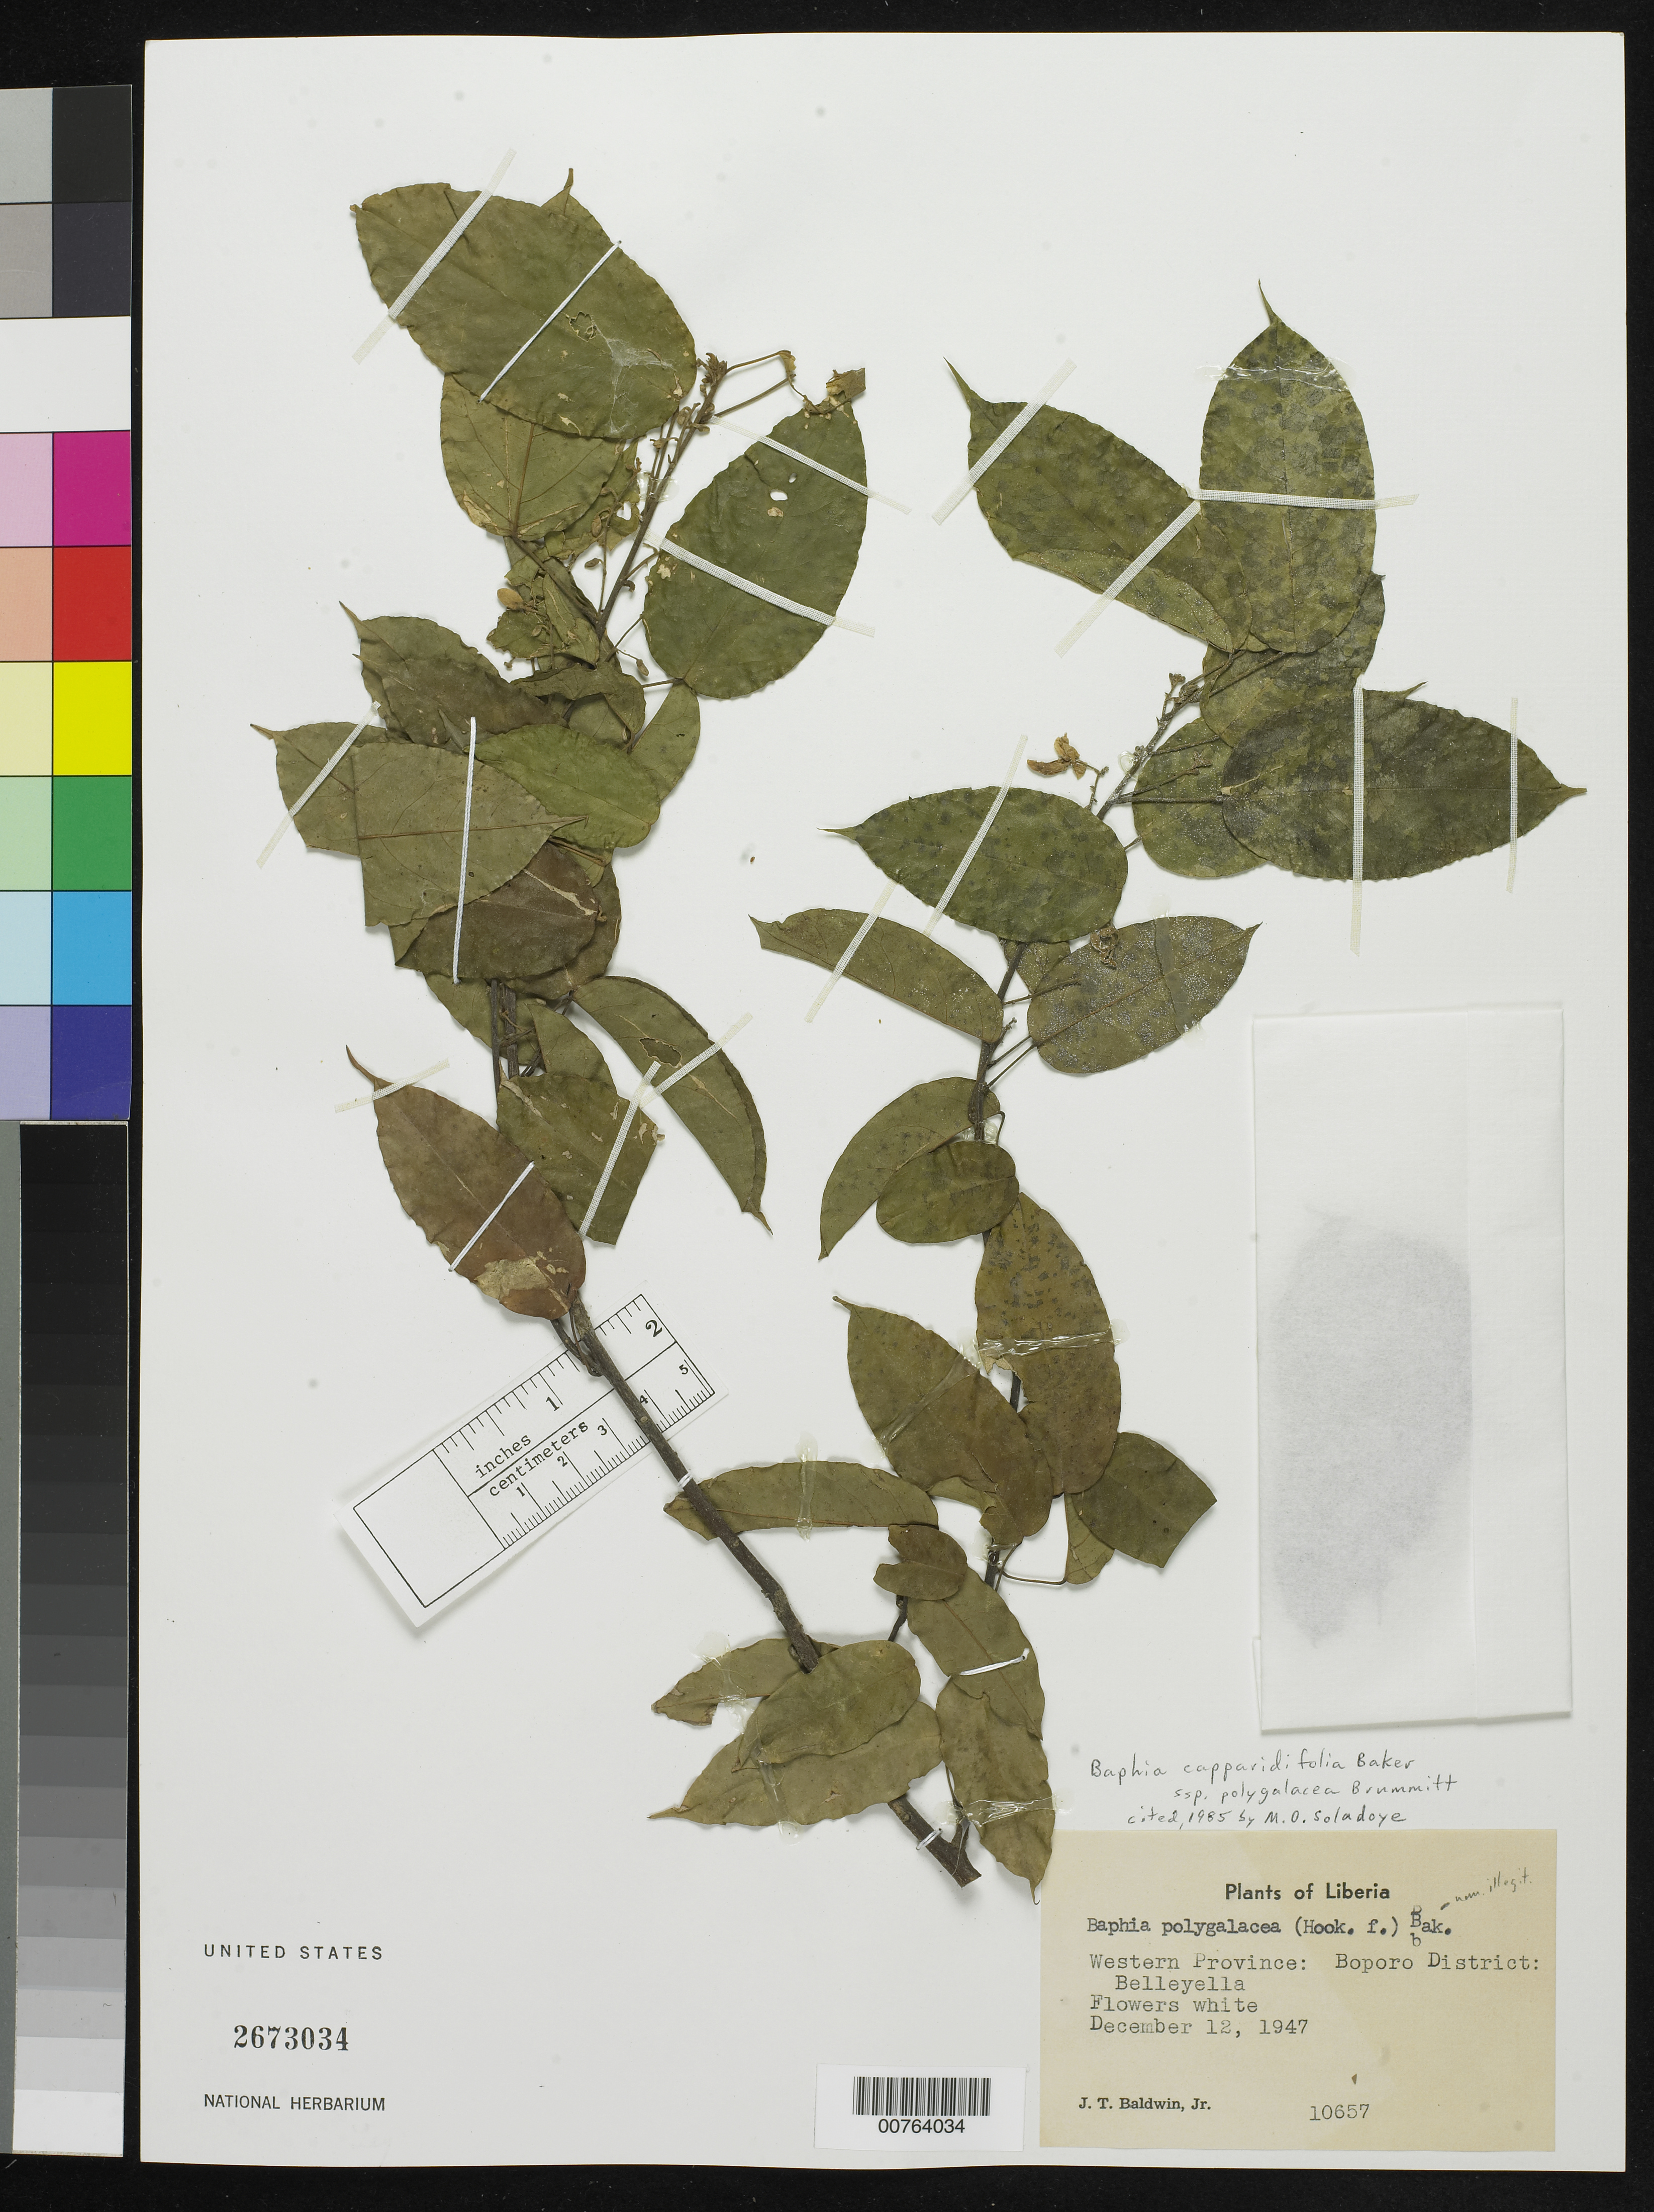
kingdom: Plantae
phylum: Tracheophyta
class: Magnoliopsida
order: Fabales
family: Fabaceae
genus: Baphia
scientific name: Baphia capparidifolia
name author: Baker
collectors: J. T. Baldwin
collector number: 10657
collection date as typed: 12 Dec 1947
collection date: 1947-12-12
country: Liberia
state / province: Gbarpolu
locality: Western Province: Boporo District, Belleyella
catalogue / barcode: US 2673034